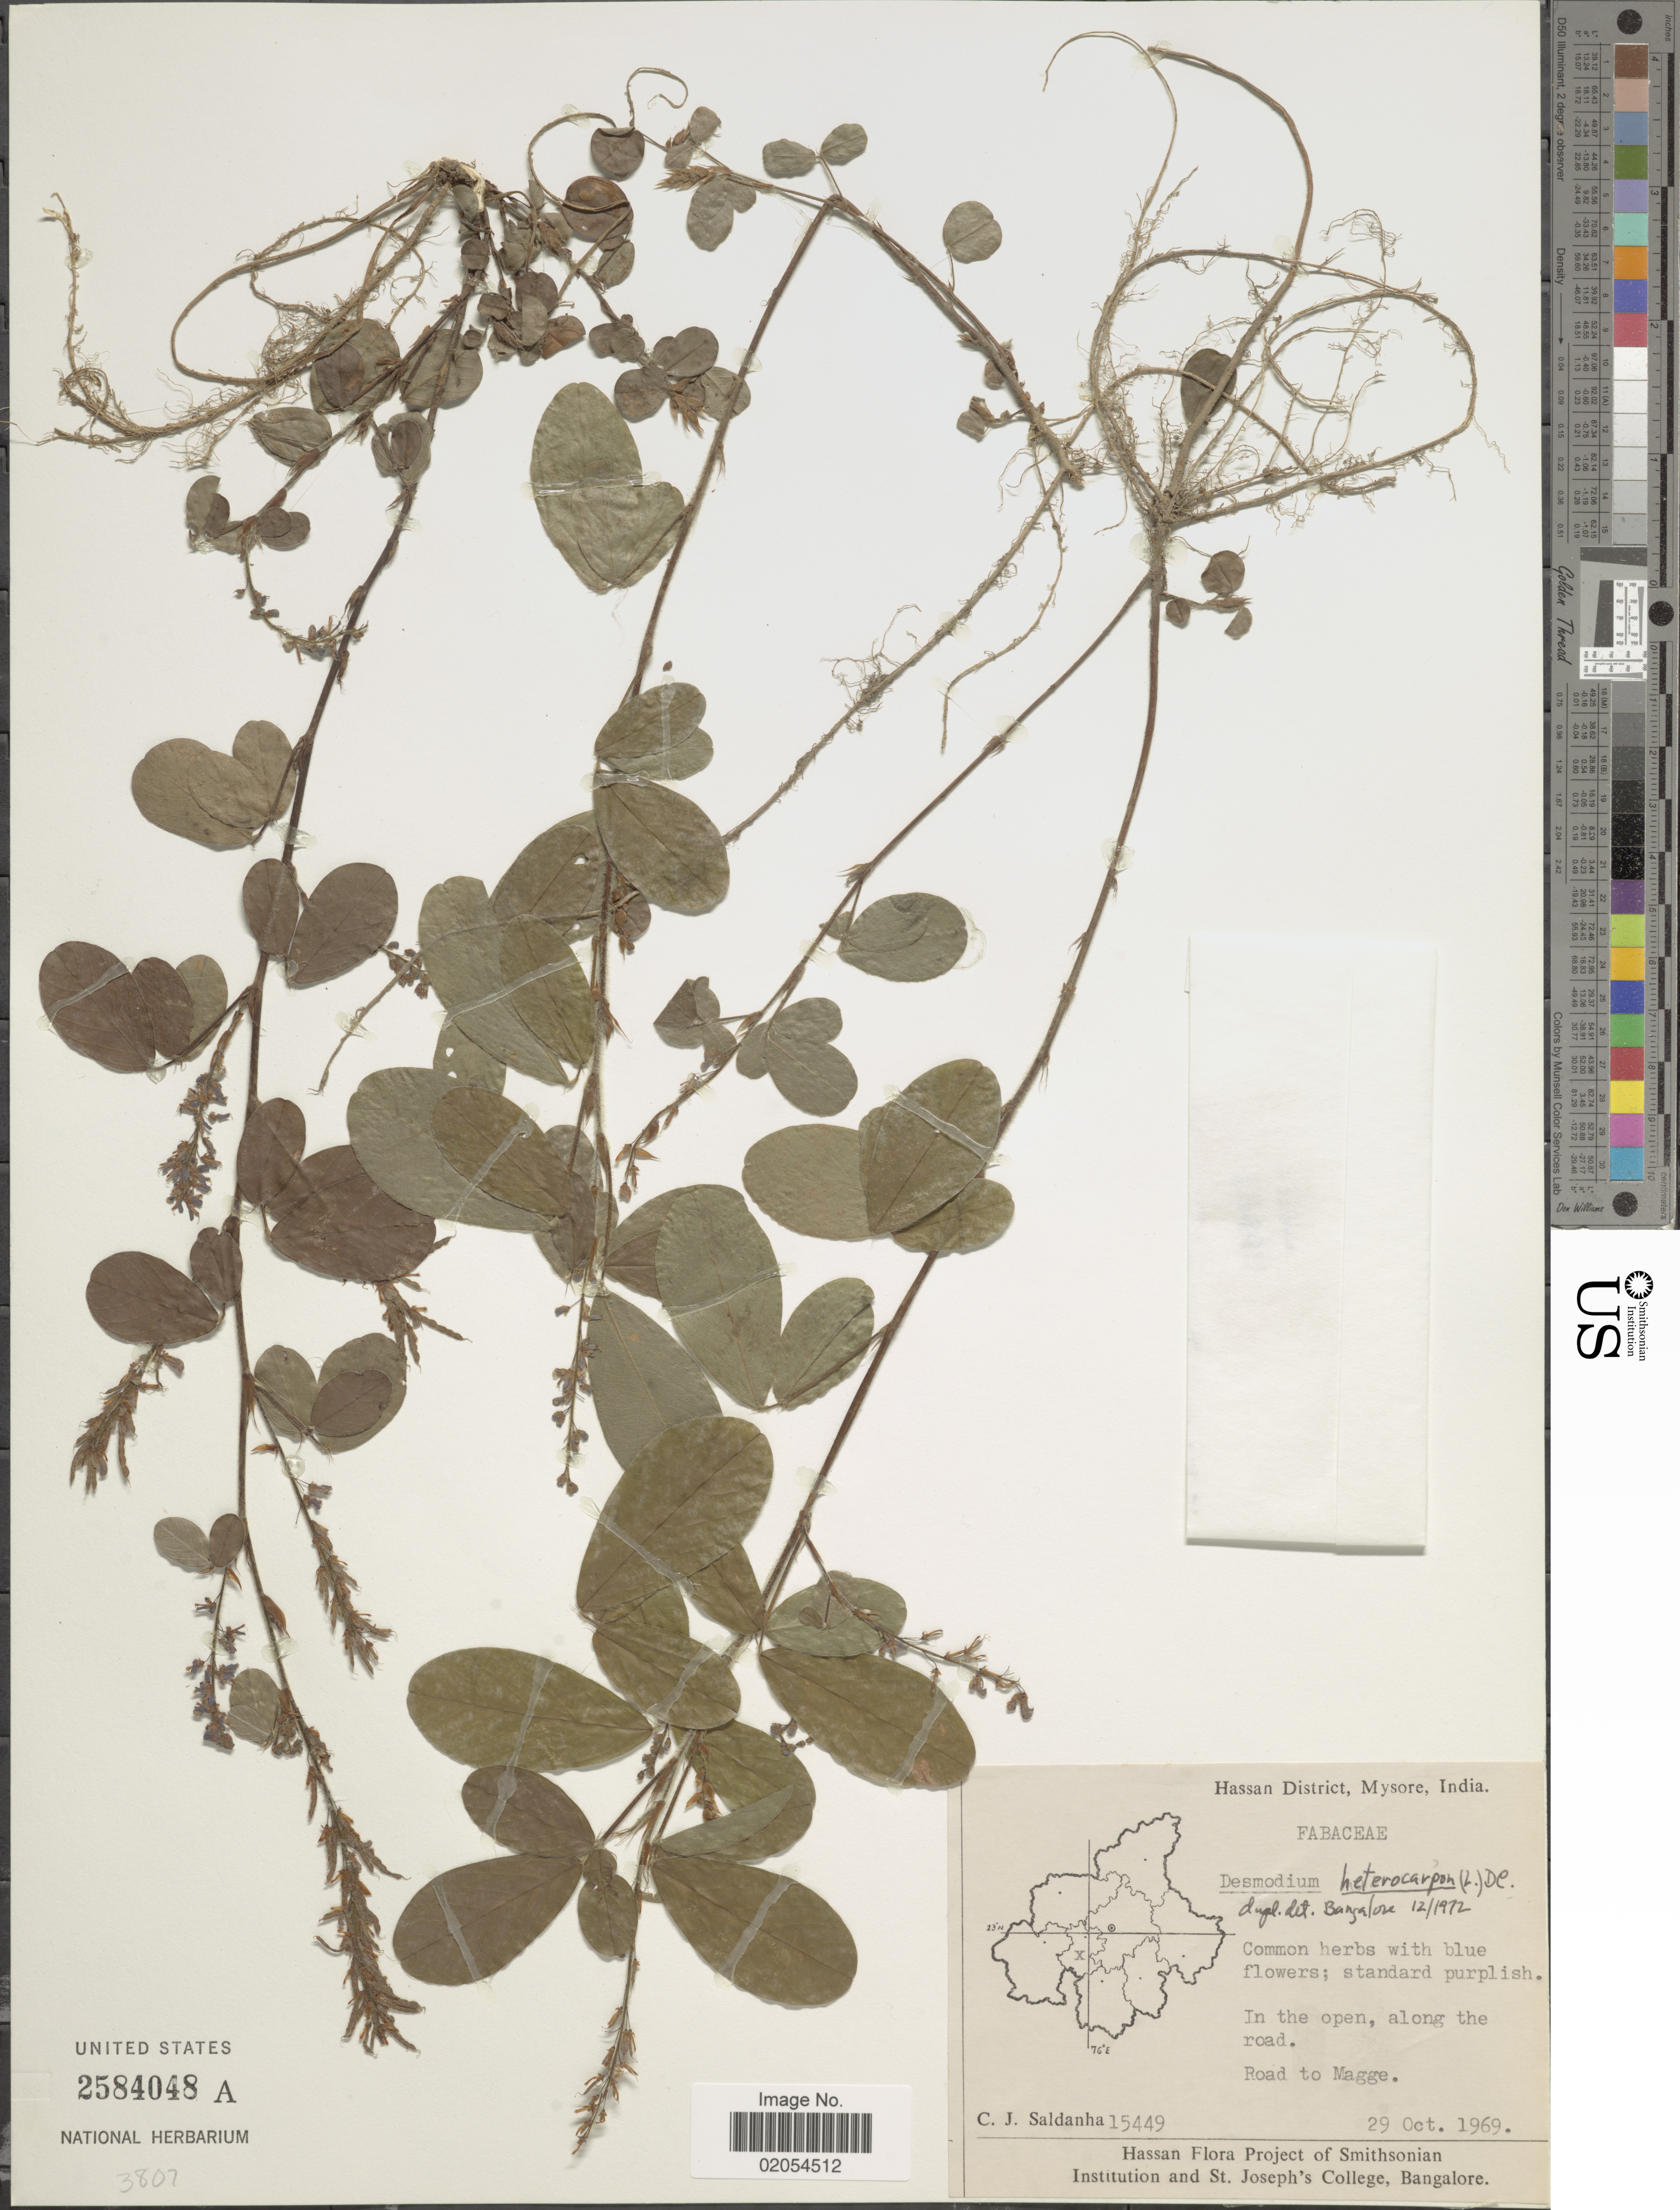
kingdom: Plantae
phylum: Tracheophyta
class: Magnoliopsida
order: Fabales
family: Fabaceae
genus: Grona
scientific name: Grona heterocarpos subsp. heterocarpos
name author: (L.) H. Ohashi & K. Ohashi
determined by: Strong, Mark T., (BOT), Smithsonian Institution - National Museum of Natural History (UNITED STATES)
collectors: C. J. Saldanha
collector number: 15449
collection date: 1969-10-29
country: India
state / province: Karnataka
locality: Hassan District, Mysore, India, Road to Magge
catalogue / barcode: US 2584048A